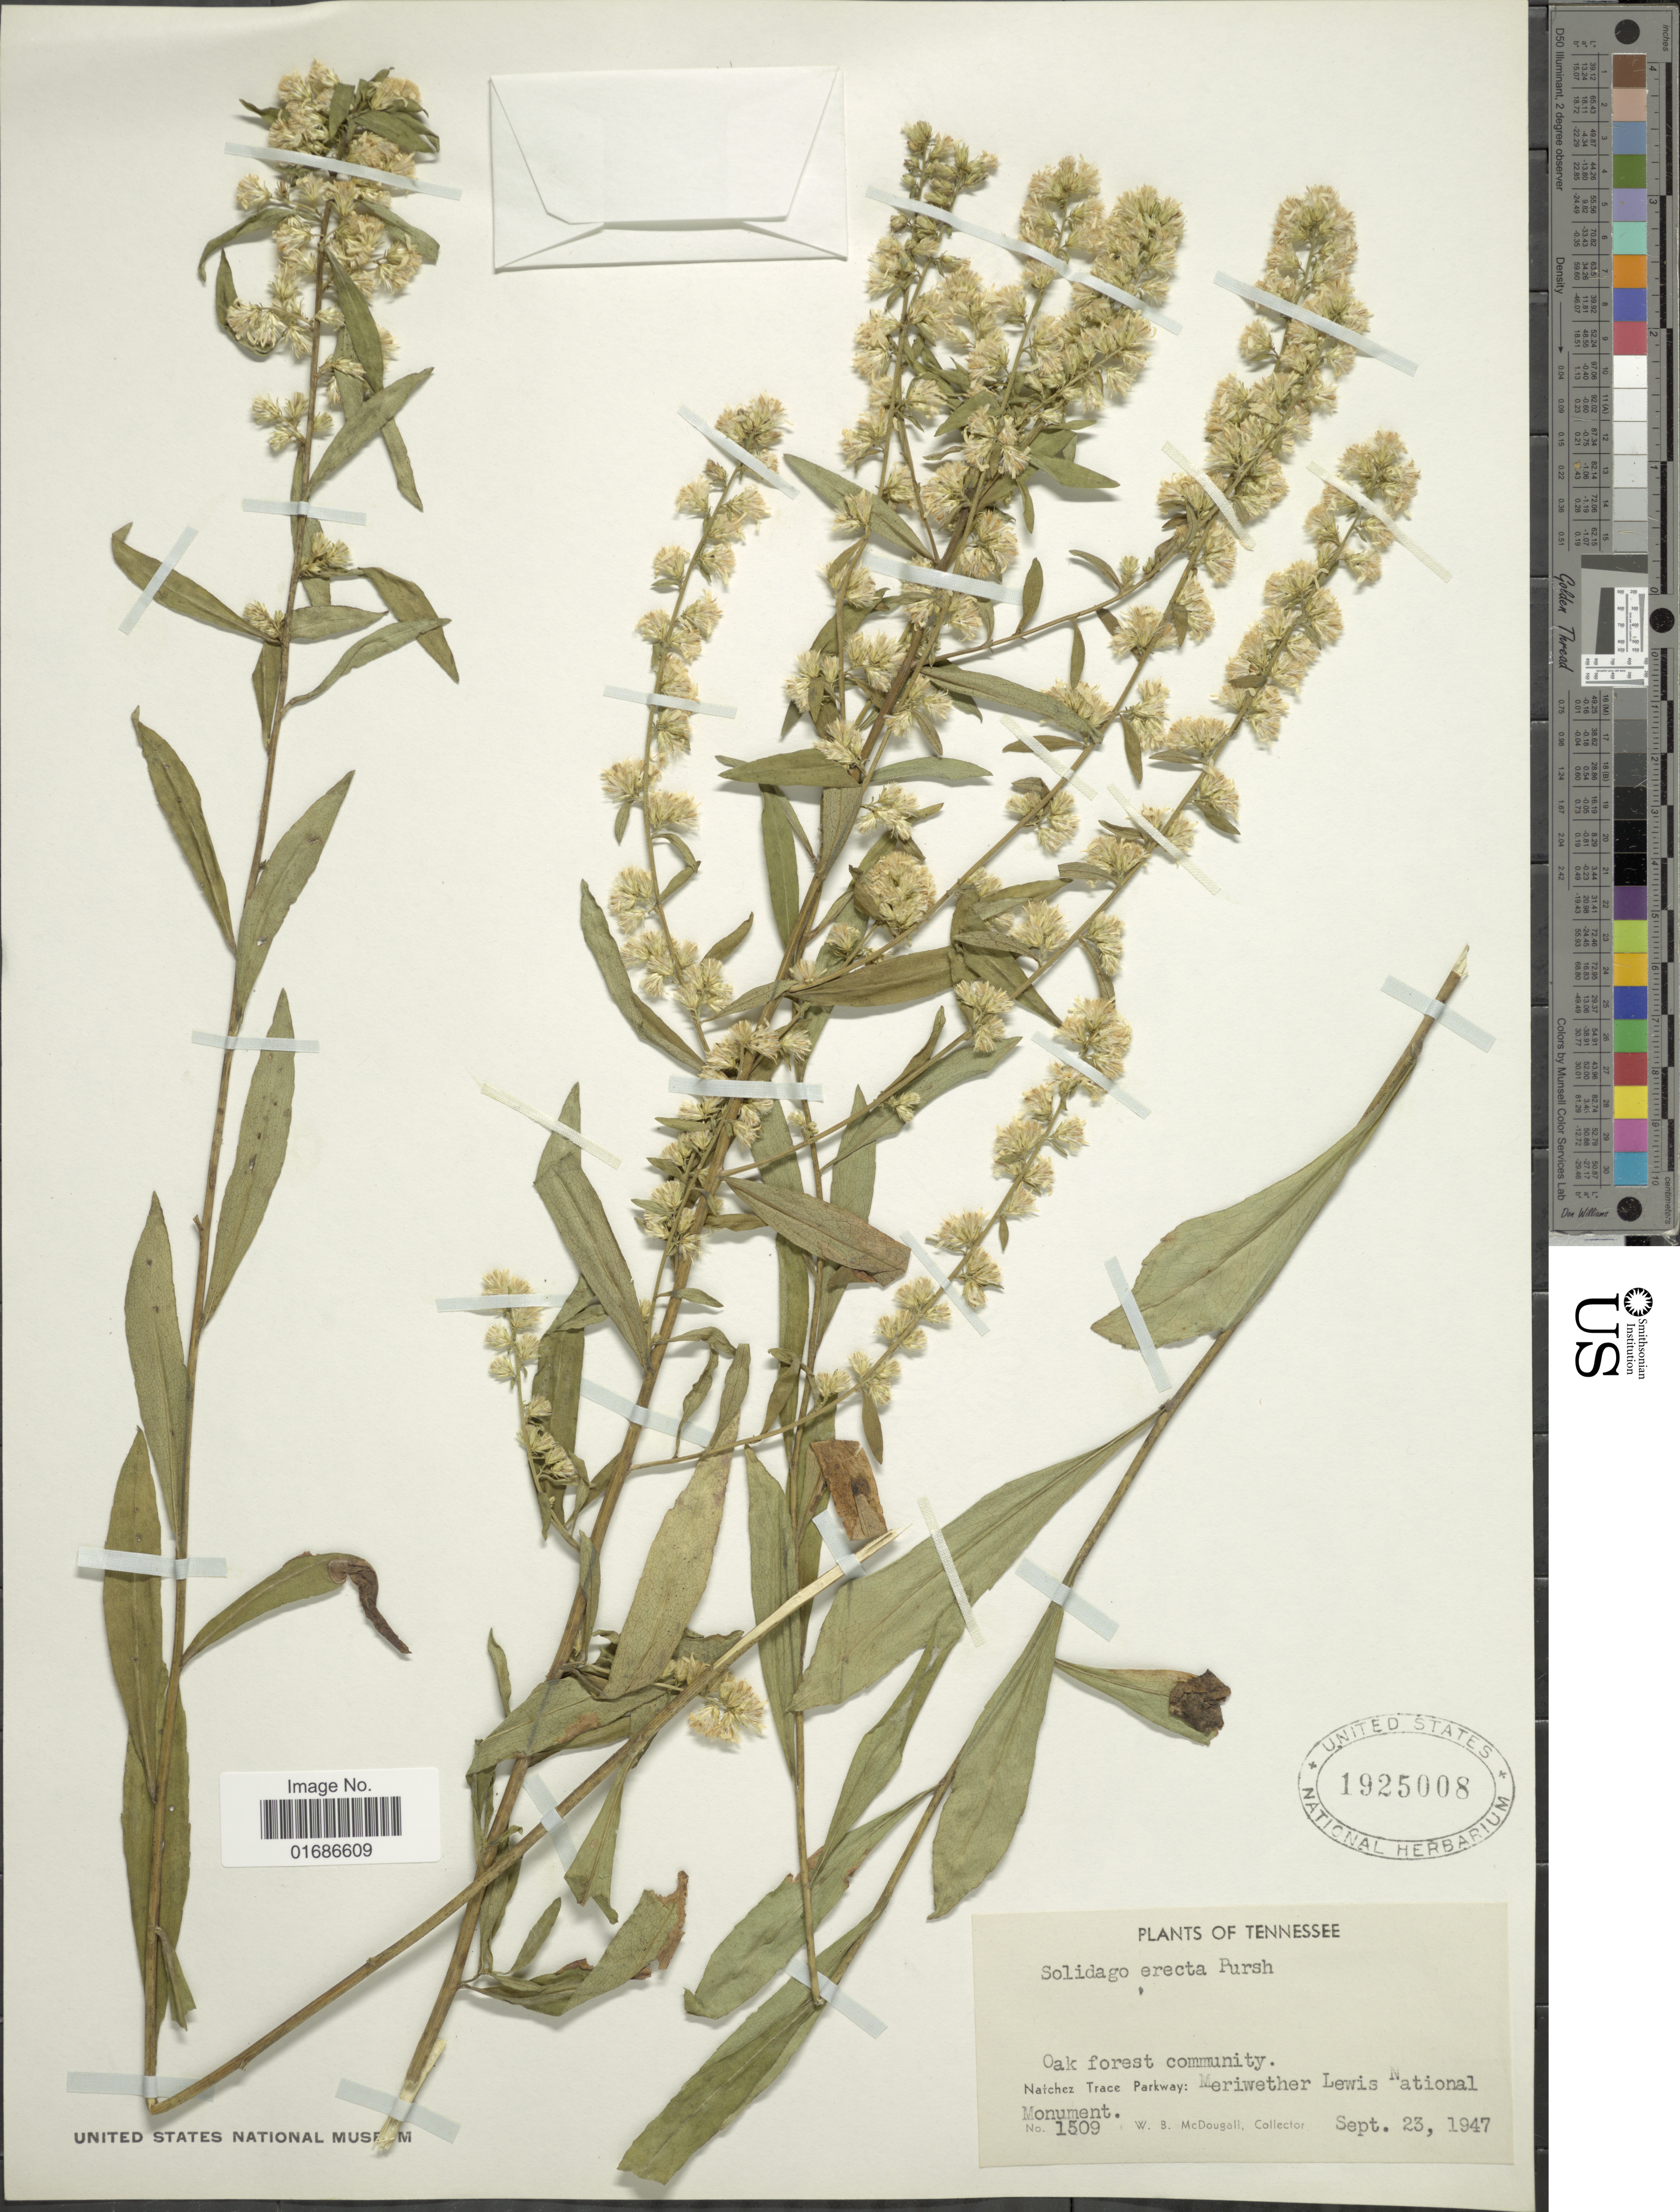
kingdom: Plantae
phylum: Tracheophyta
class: Magnoliopsida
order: Asterales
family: Asteraceae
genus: Solidago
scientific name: Solidago erecta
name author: Pursh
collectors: W. B. McDougall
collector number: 1509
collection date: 1947-09-23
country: United States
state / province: Tennessee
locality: Oak forest community. Natchez Trace Parkway: Meriwether Lewis National Monument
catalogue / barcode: US 1925008